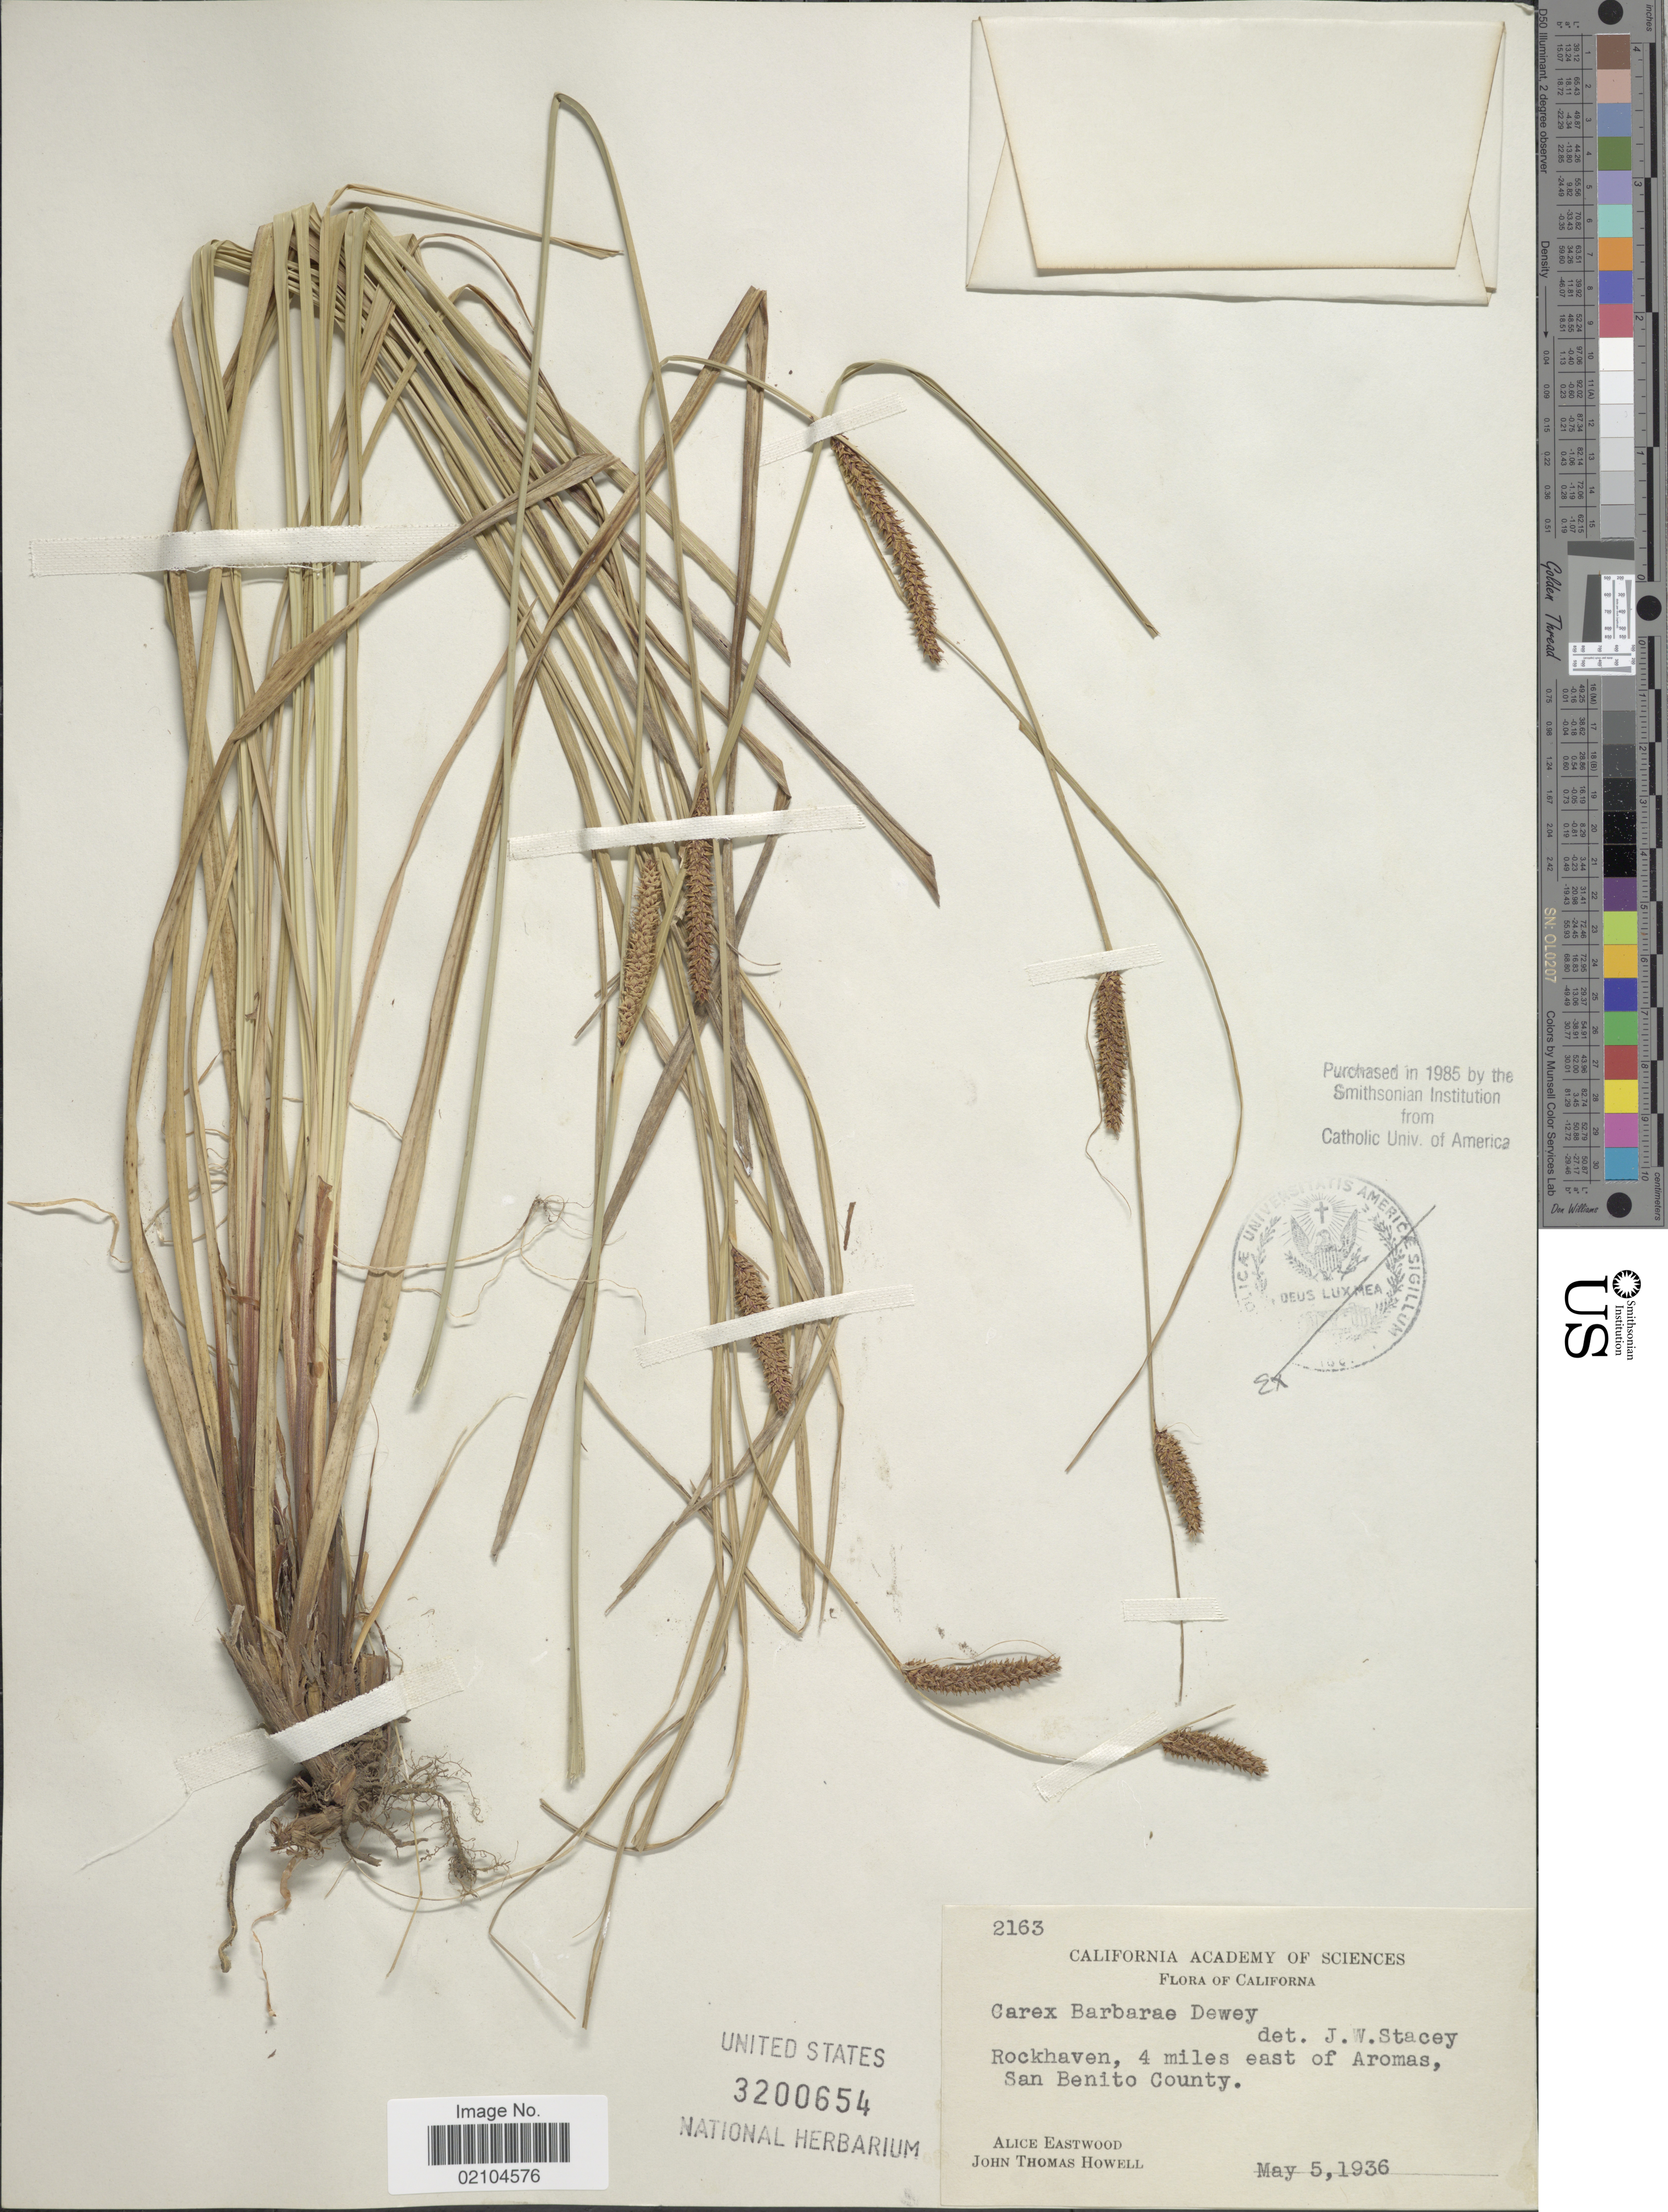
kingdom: Plantae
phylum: Tracheophyta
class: Liliopsida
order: Poales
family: Cyperaceae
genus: Carex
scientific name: Carex barbarae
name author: Dewey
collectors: A. Eastwood & T. Howell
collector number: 2163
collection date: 1936-05-05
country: United States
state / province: California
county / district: San Benito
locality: Rockhaven, 4 miles east of Aromas, San Benito County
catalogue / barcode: US 3200654